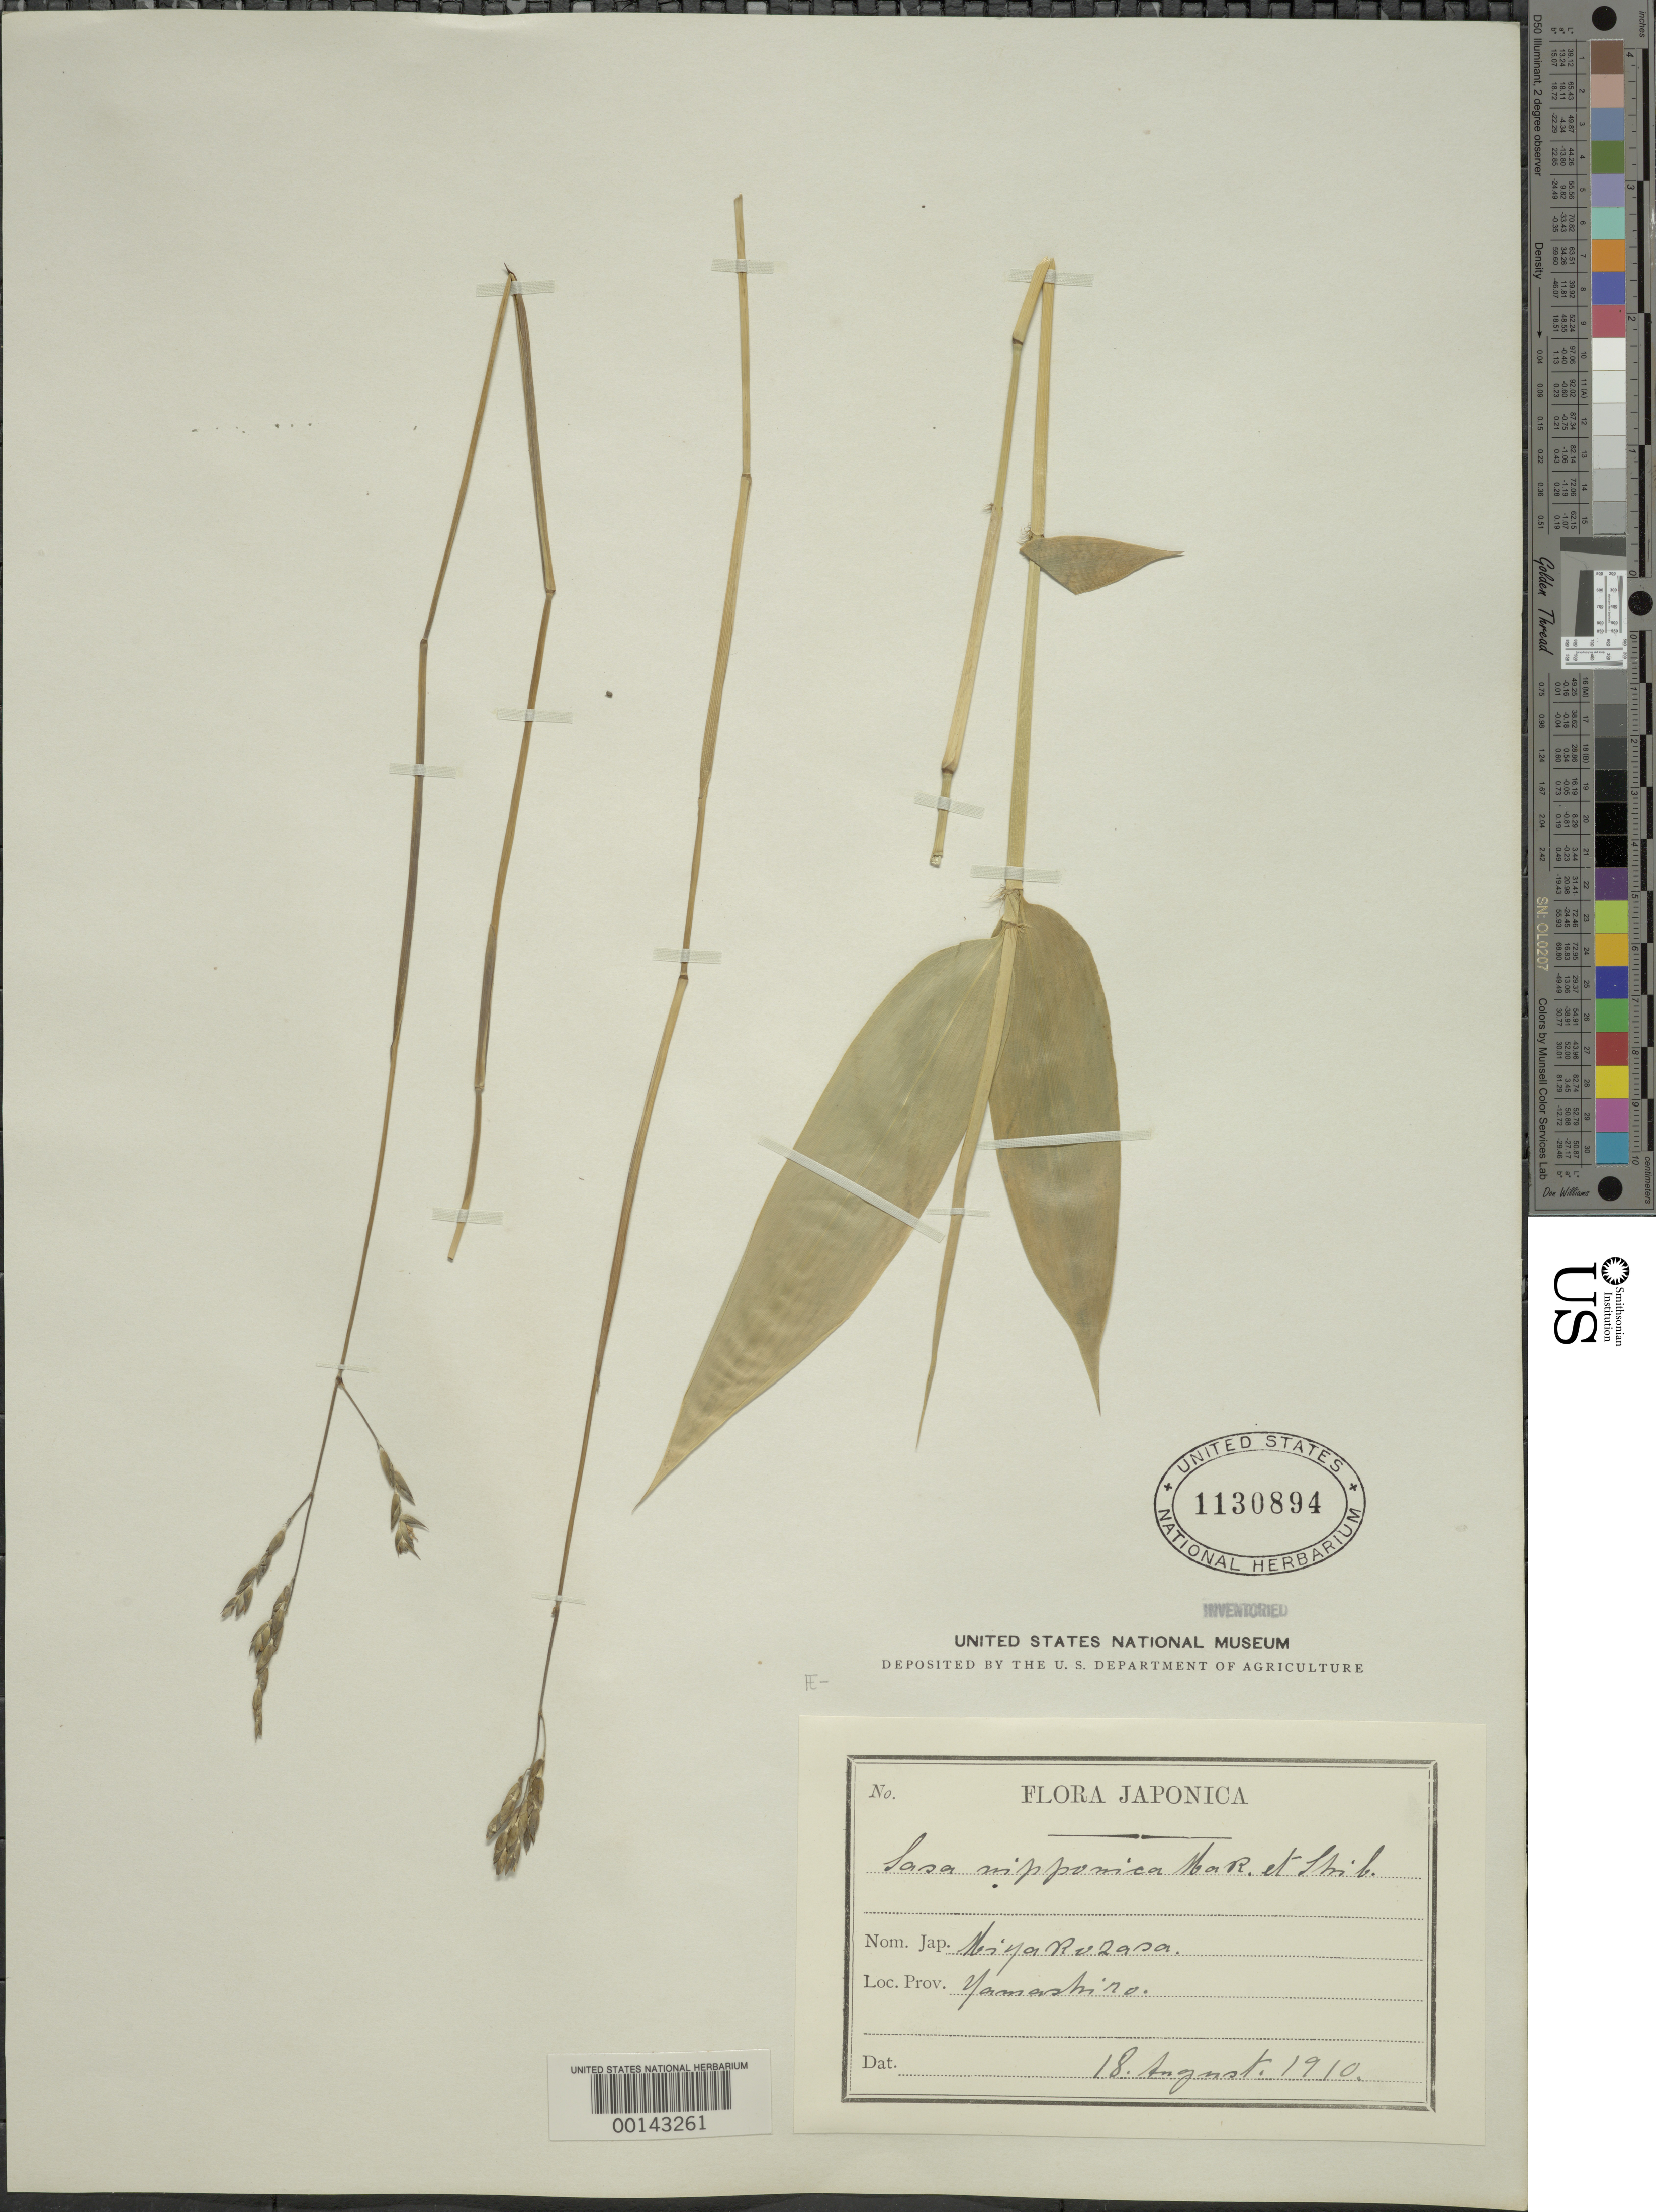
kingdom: Plantae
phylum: Tracheophyta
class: Liliopsida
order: Poales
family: Poaceae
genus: Sasa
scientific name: Sasa nipponica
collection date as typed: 18 Aug 1910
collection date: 1910-08-18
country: Japan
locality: Yamashino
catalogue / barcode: US 1130894